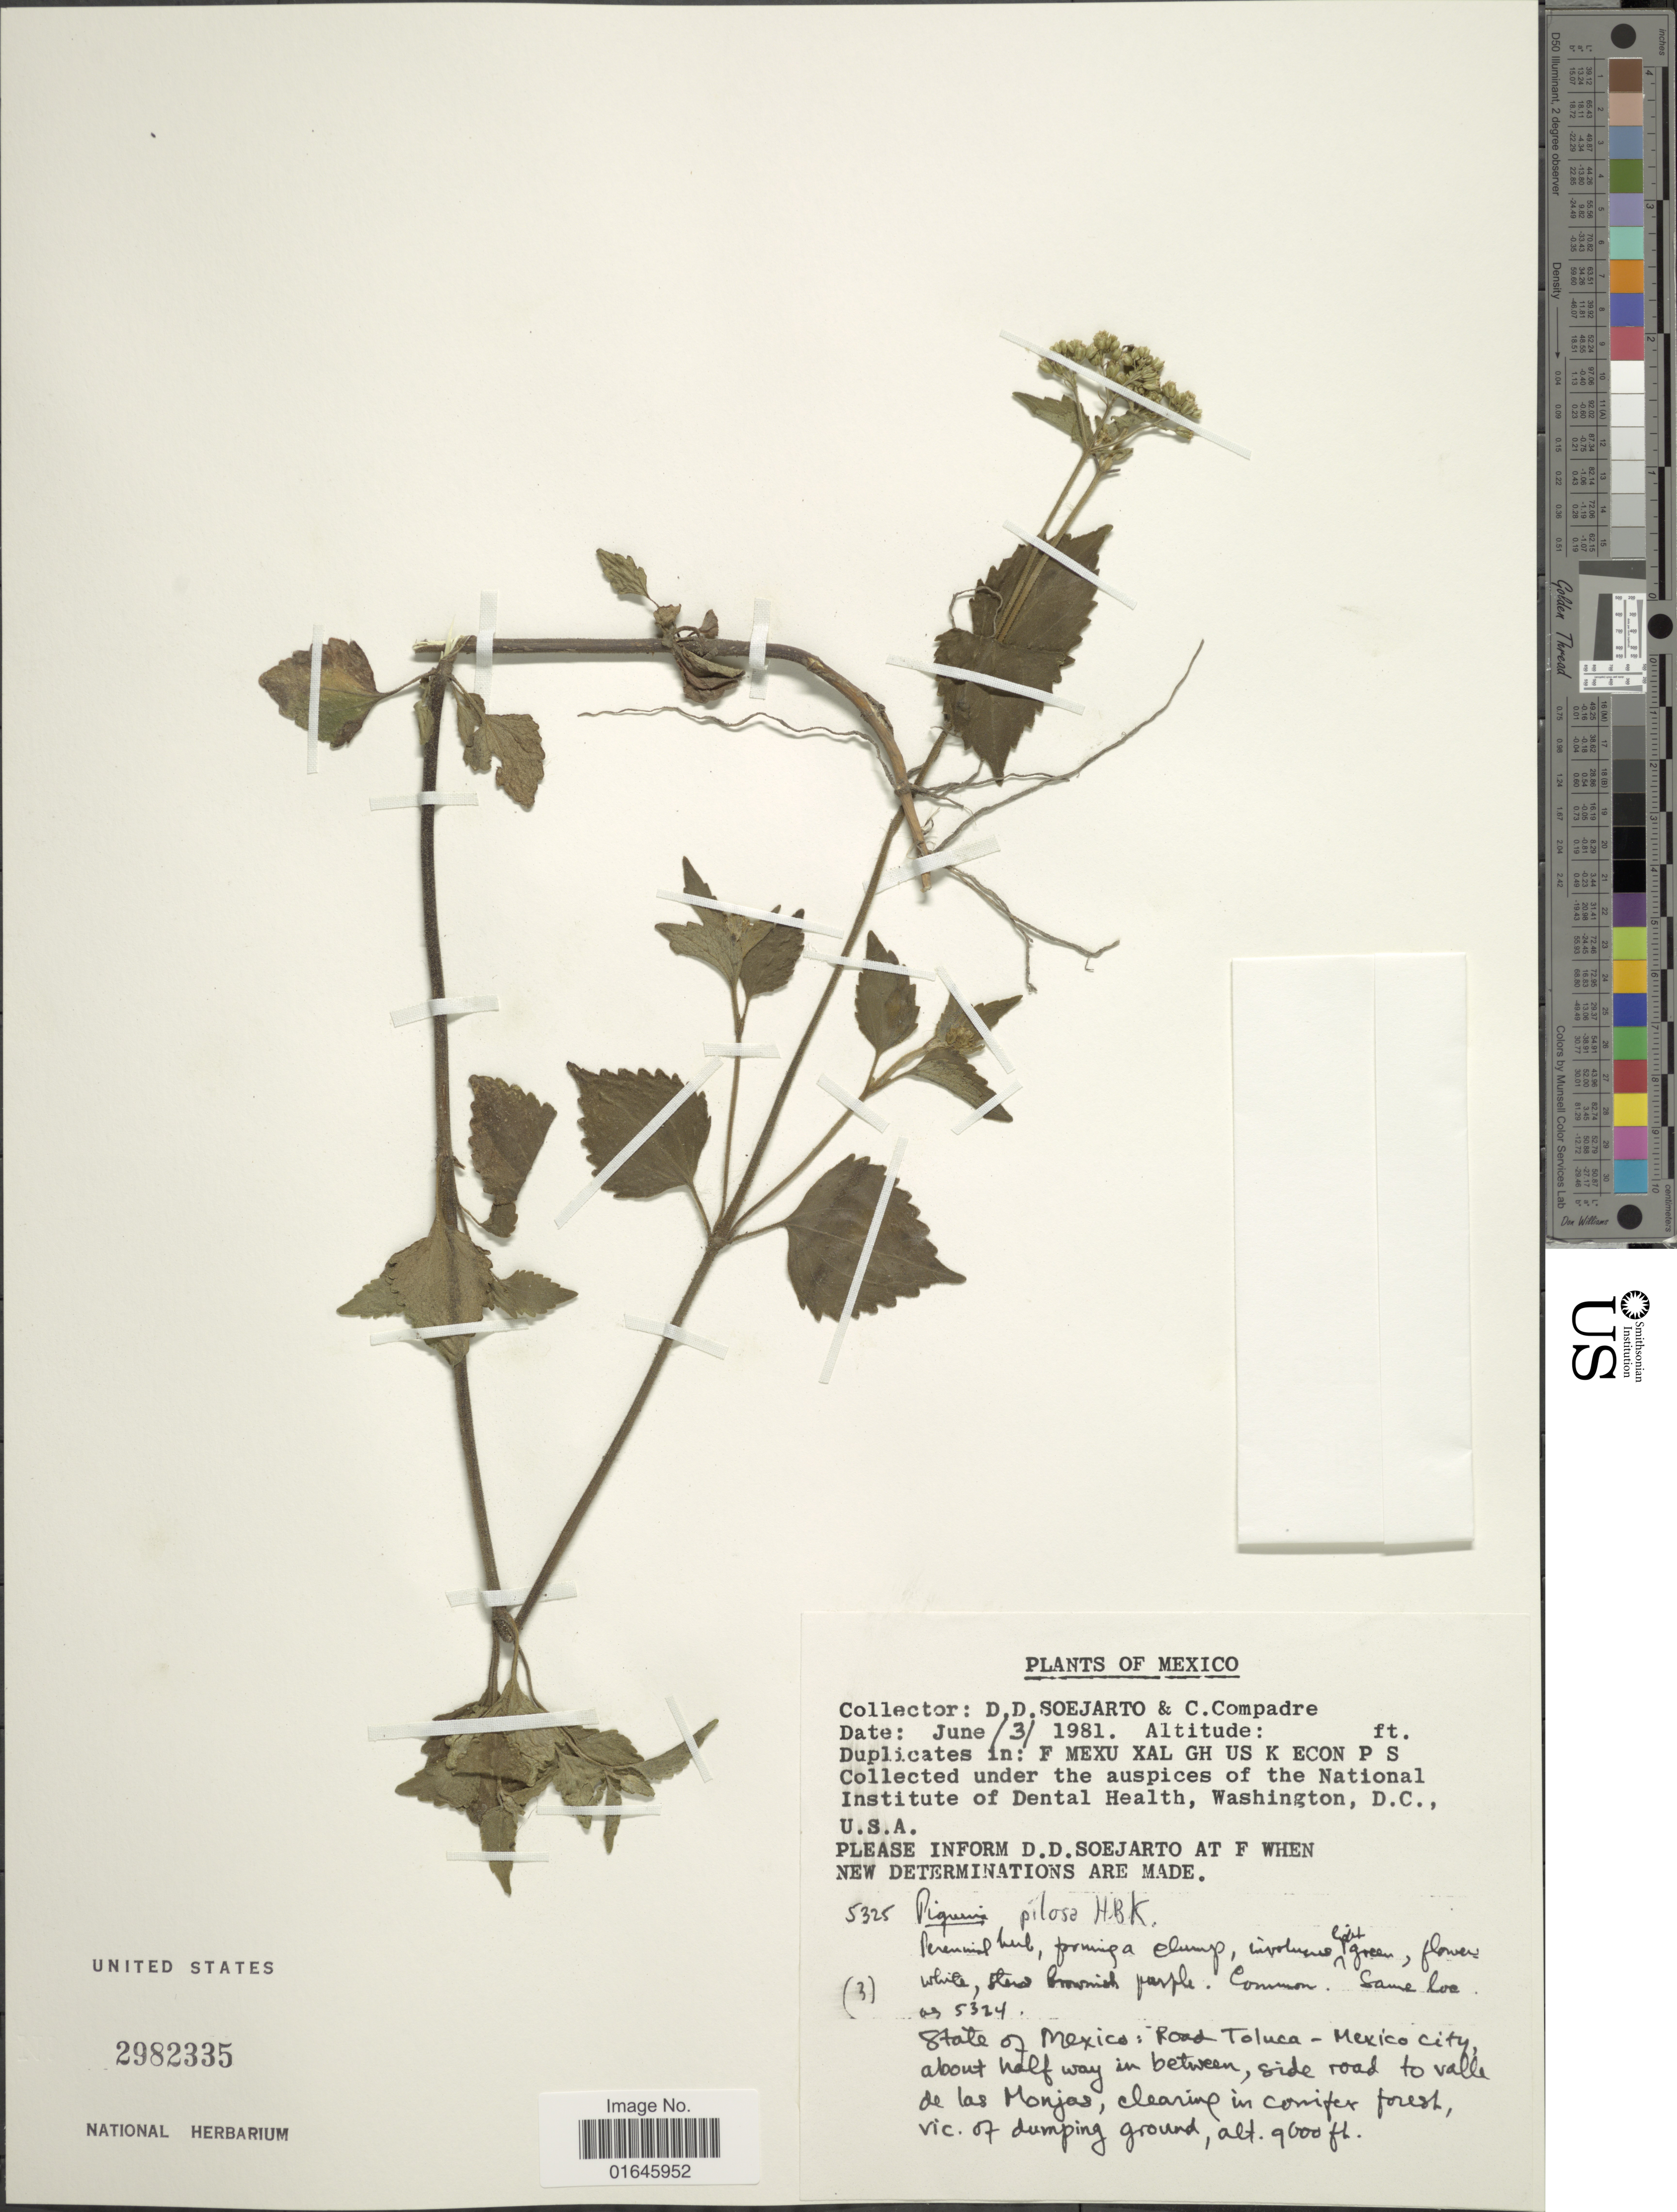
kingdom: Plantae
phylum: Tracheophyta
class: Magnoliopsida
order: Asterales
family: Asteraceae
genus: Piqueria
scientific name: Piqueria pilosa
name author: Kunth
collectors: C. Compadre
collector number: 5325?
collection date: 1981-06-03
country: Mexico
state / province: México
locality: Road to Toluca- Mexico City, about half way in between side road to valle de las Monjas, clearing in comifer forest, vic. of dumping ground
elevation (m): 2743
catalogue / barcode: US 2982335